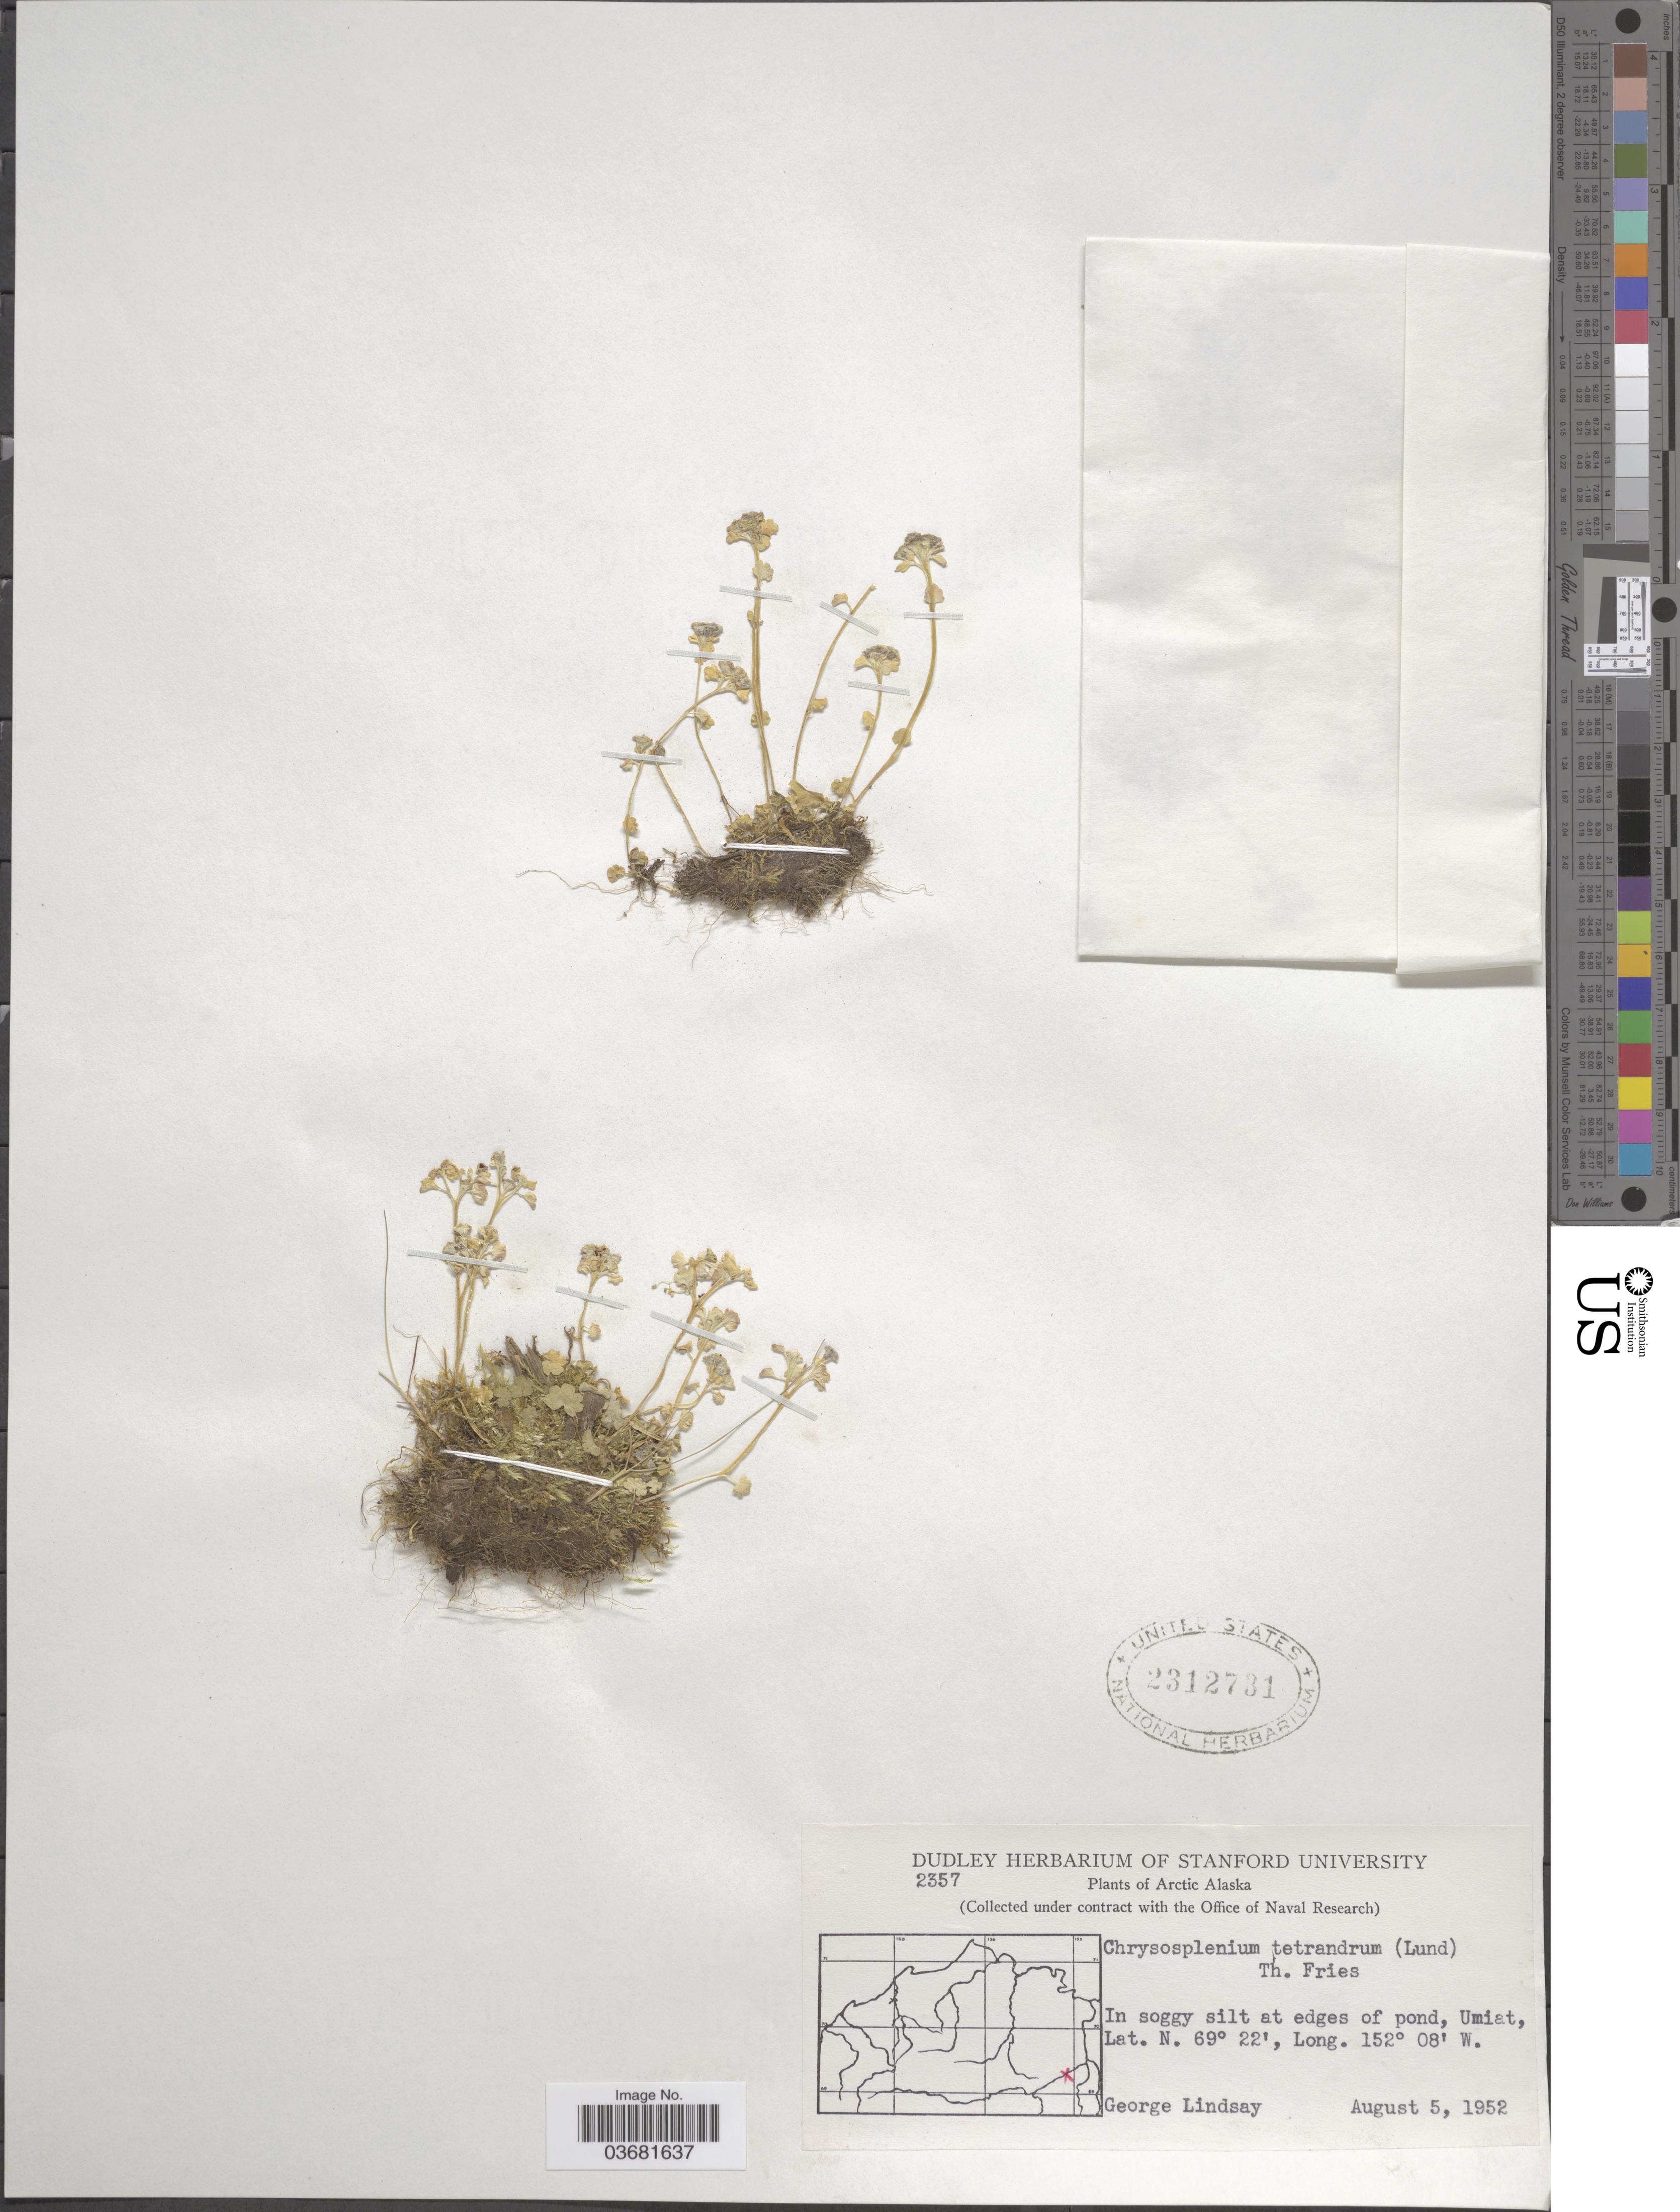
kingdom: Plantae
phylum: Tracheophyta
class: Magnoliopsida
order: Saxifragales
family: Saxifragaceae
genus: Chrysosplenium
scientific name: Chrysosplenium tetrandrum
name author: (N. Lund) Th. Fr.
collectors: G. Lindsay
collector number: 2357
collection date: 1952-08-05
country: United States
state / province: Alaska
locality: Arctic Alaska. In soggy silt at edges of pond, Umiat.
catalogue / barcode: US 2312731